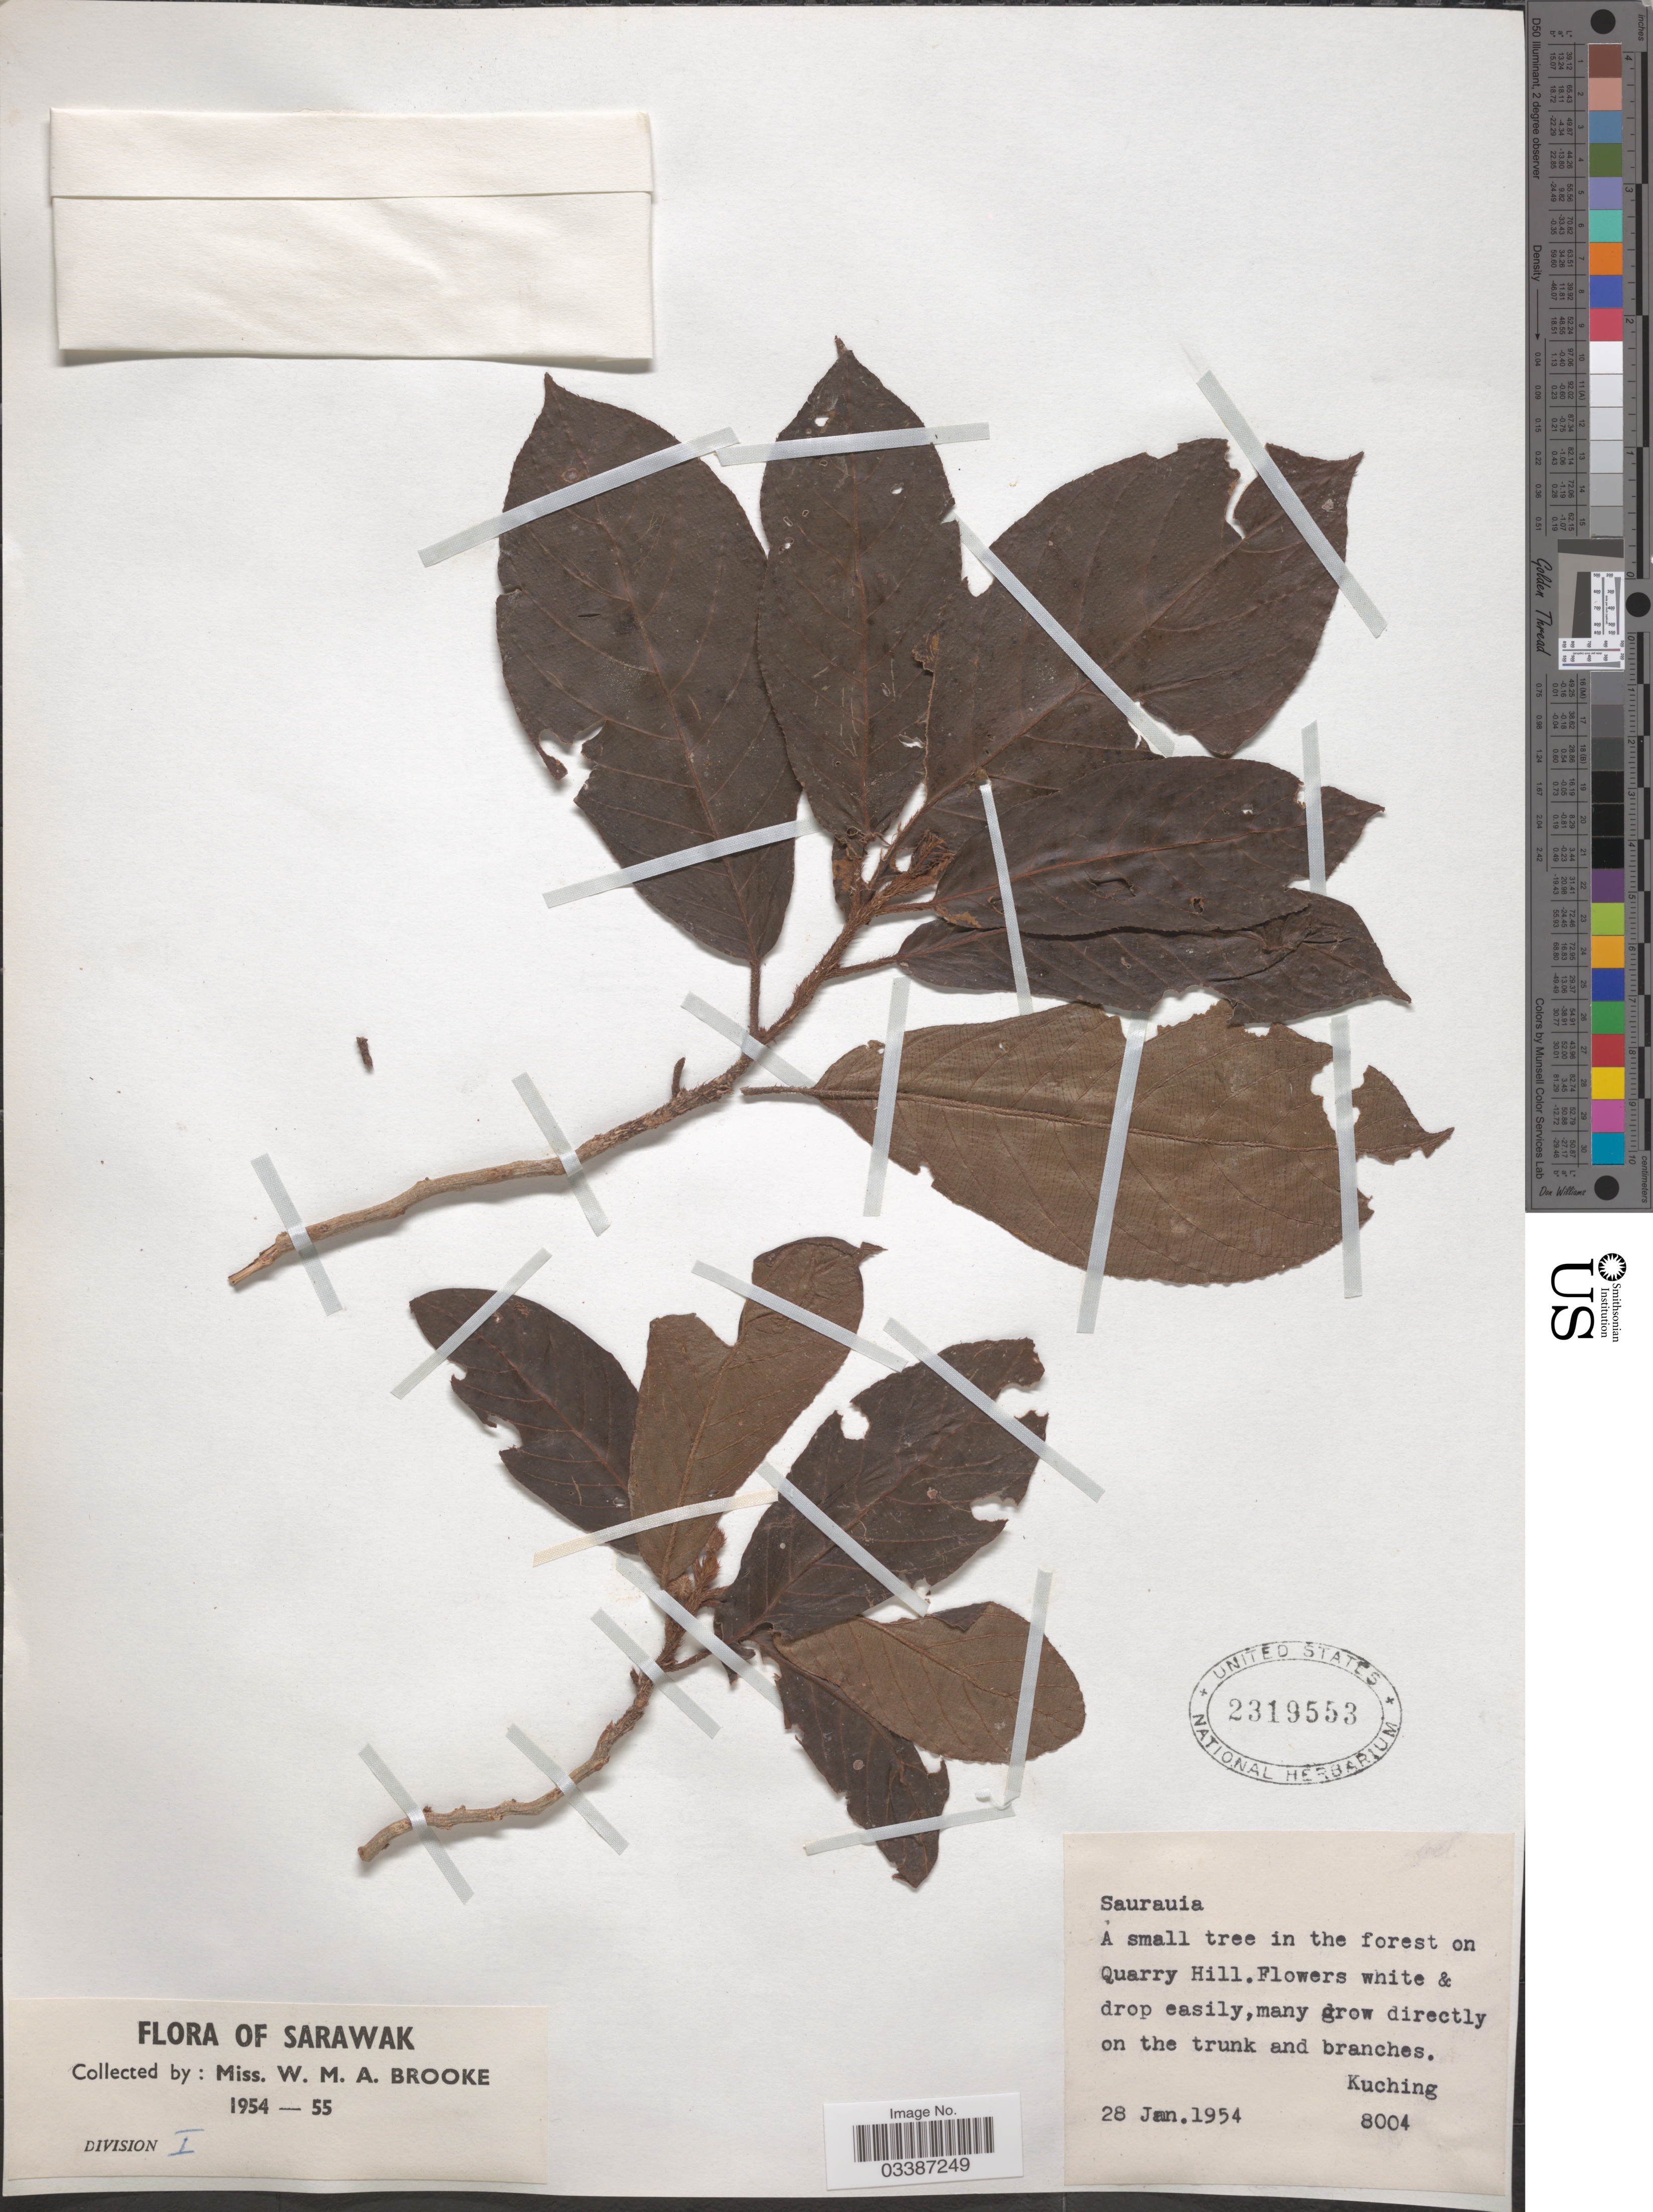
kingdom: Plantae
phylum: Tracheophyta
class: Magnoliopsida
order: Ericales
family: Actinidiaceae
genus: Saurauia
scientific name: Saurauia sp.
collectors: W. Brooke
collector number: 8004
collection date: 1954-01-28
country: Malaysia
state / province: Sarawak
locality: On Quarry Hill. Kuching.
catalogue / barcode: US 2319553